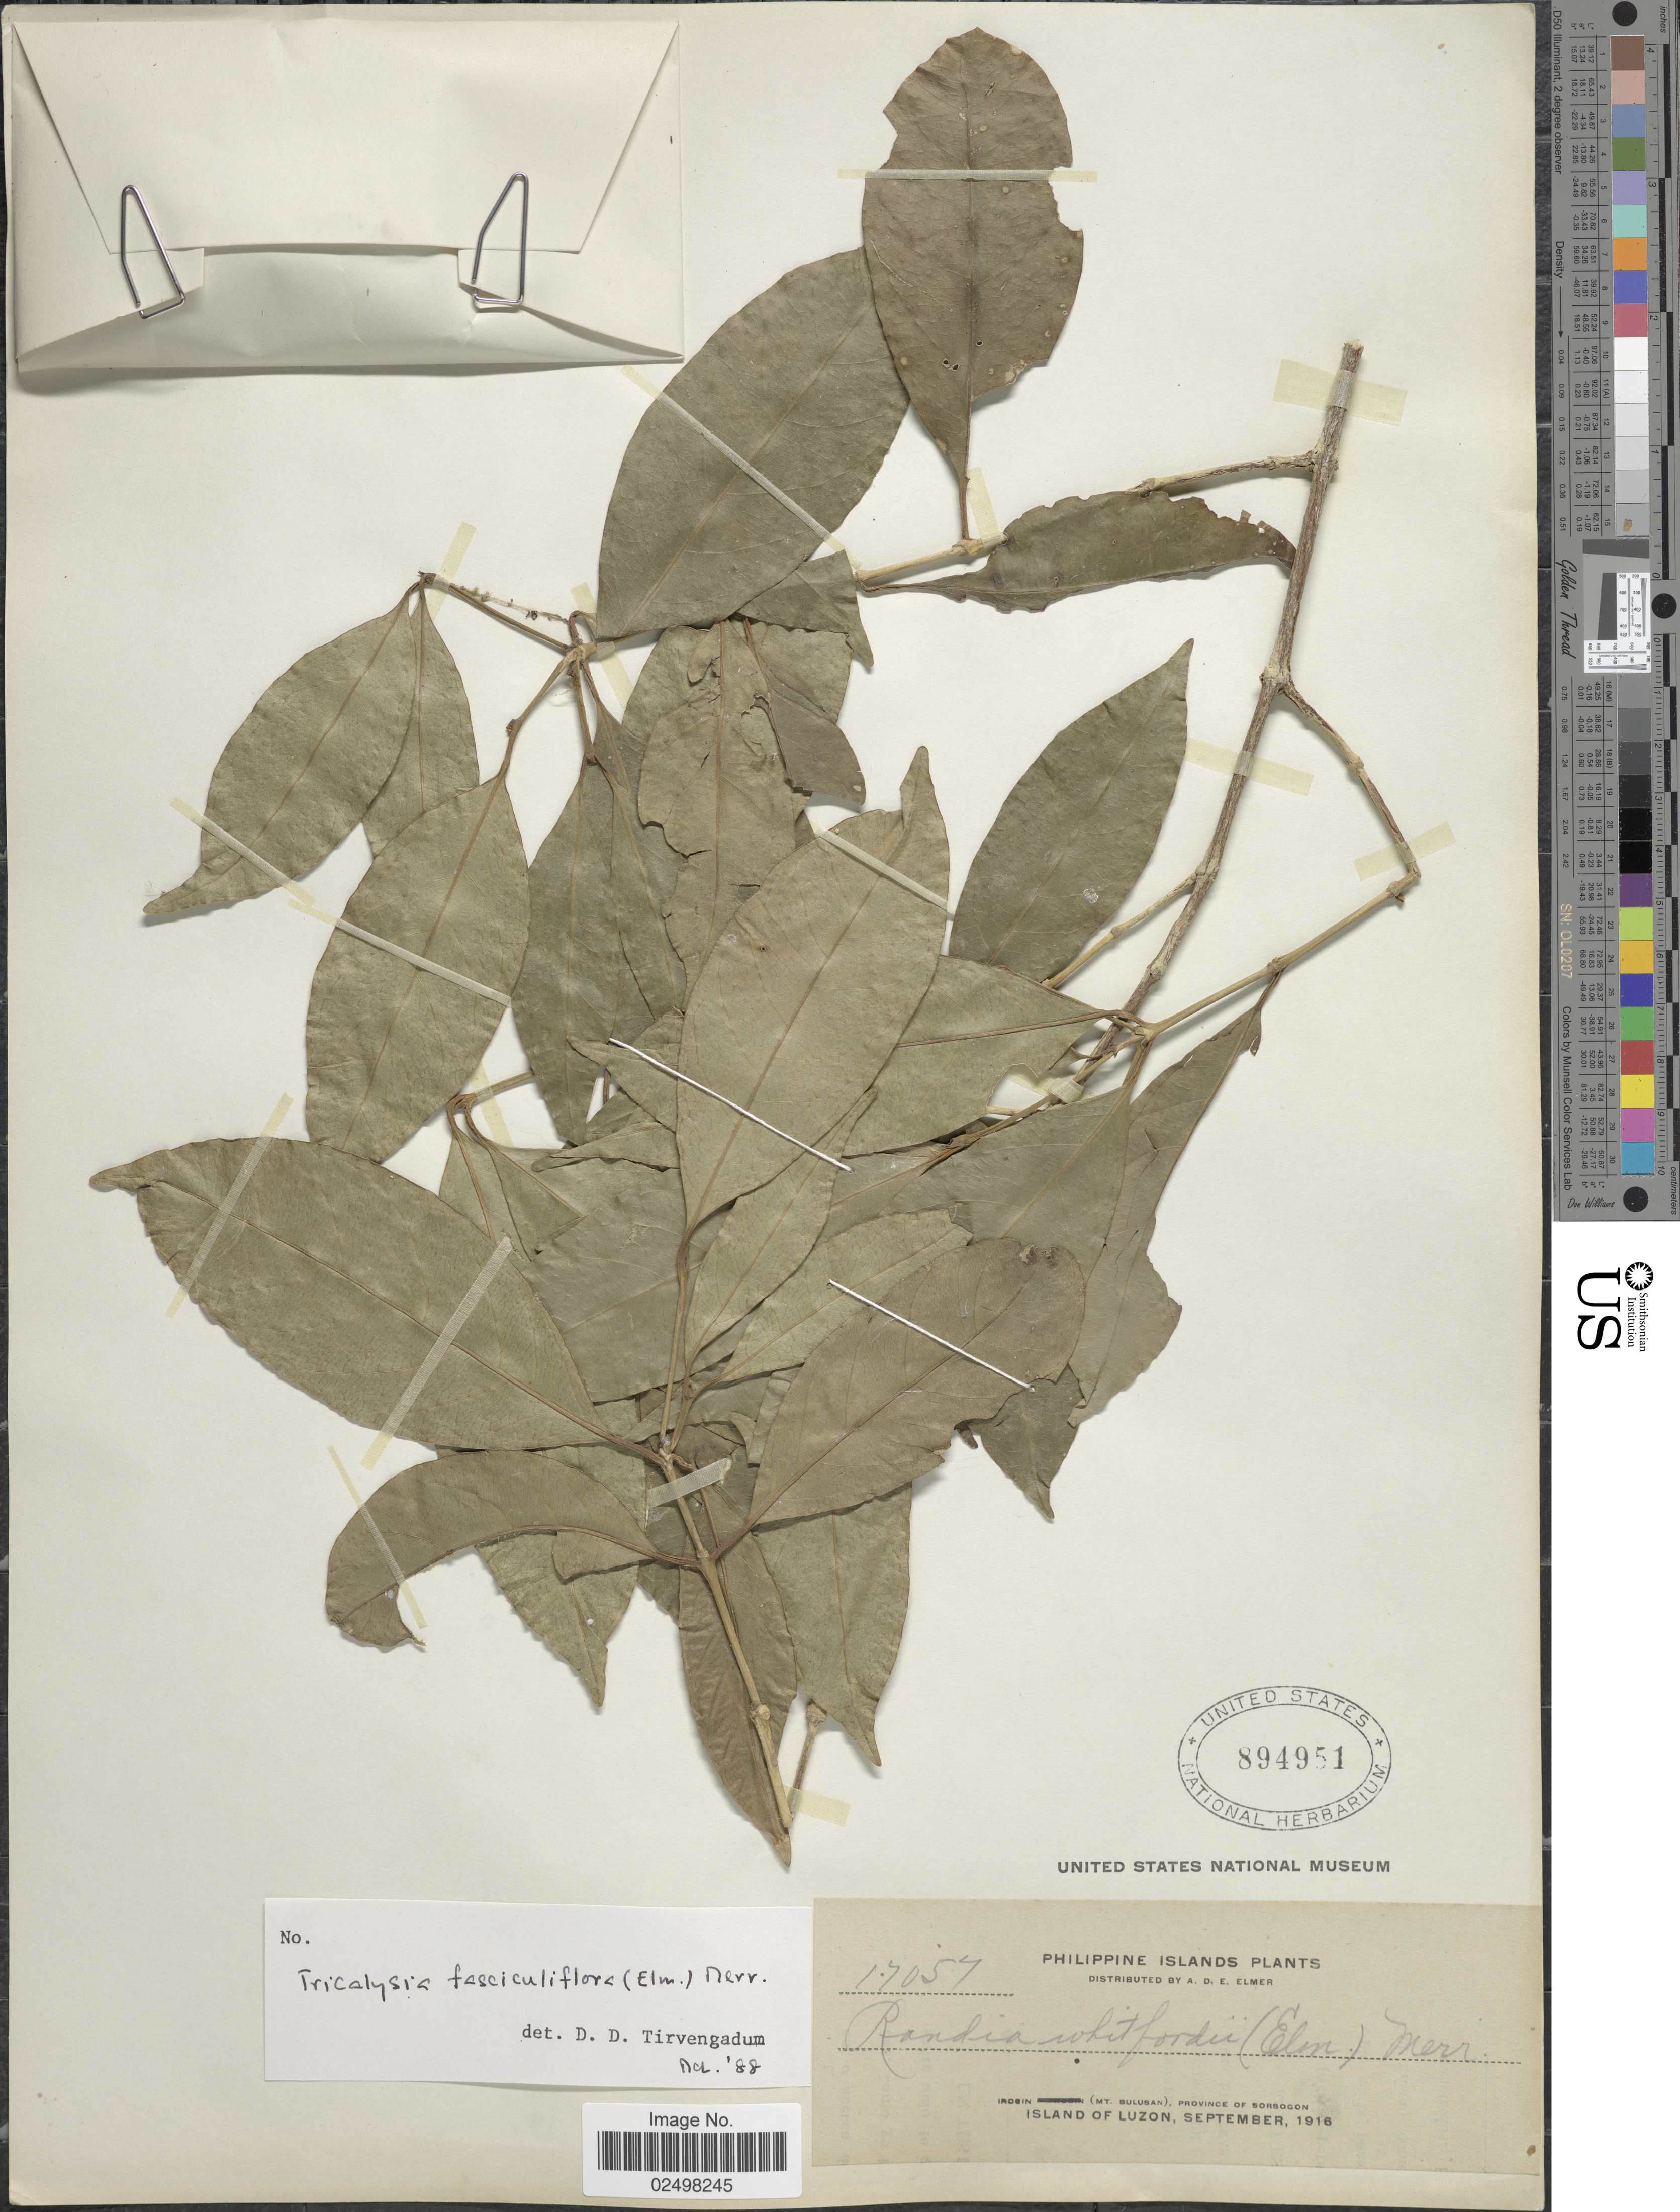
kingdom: Plantae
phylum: Tracheophyta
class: Magnoliopsida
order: Gentianales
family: Rubiaceae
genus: Tricalysia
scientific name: Tricalysia fasciculiflora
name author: (Elmer) Merr.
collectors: A. D. E. Elmer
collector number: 17057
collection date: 1916-09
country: Philippines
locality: Irosin, (Mt. Bulusan) Province of Sorsogon. Island of Luzon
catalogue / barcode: US 894951